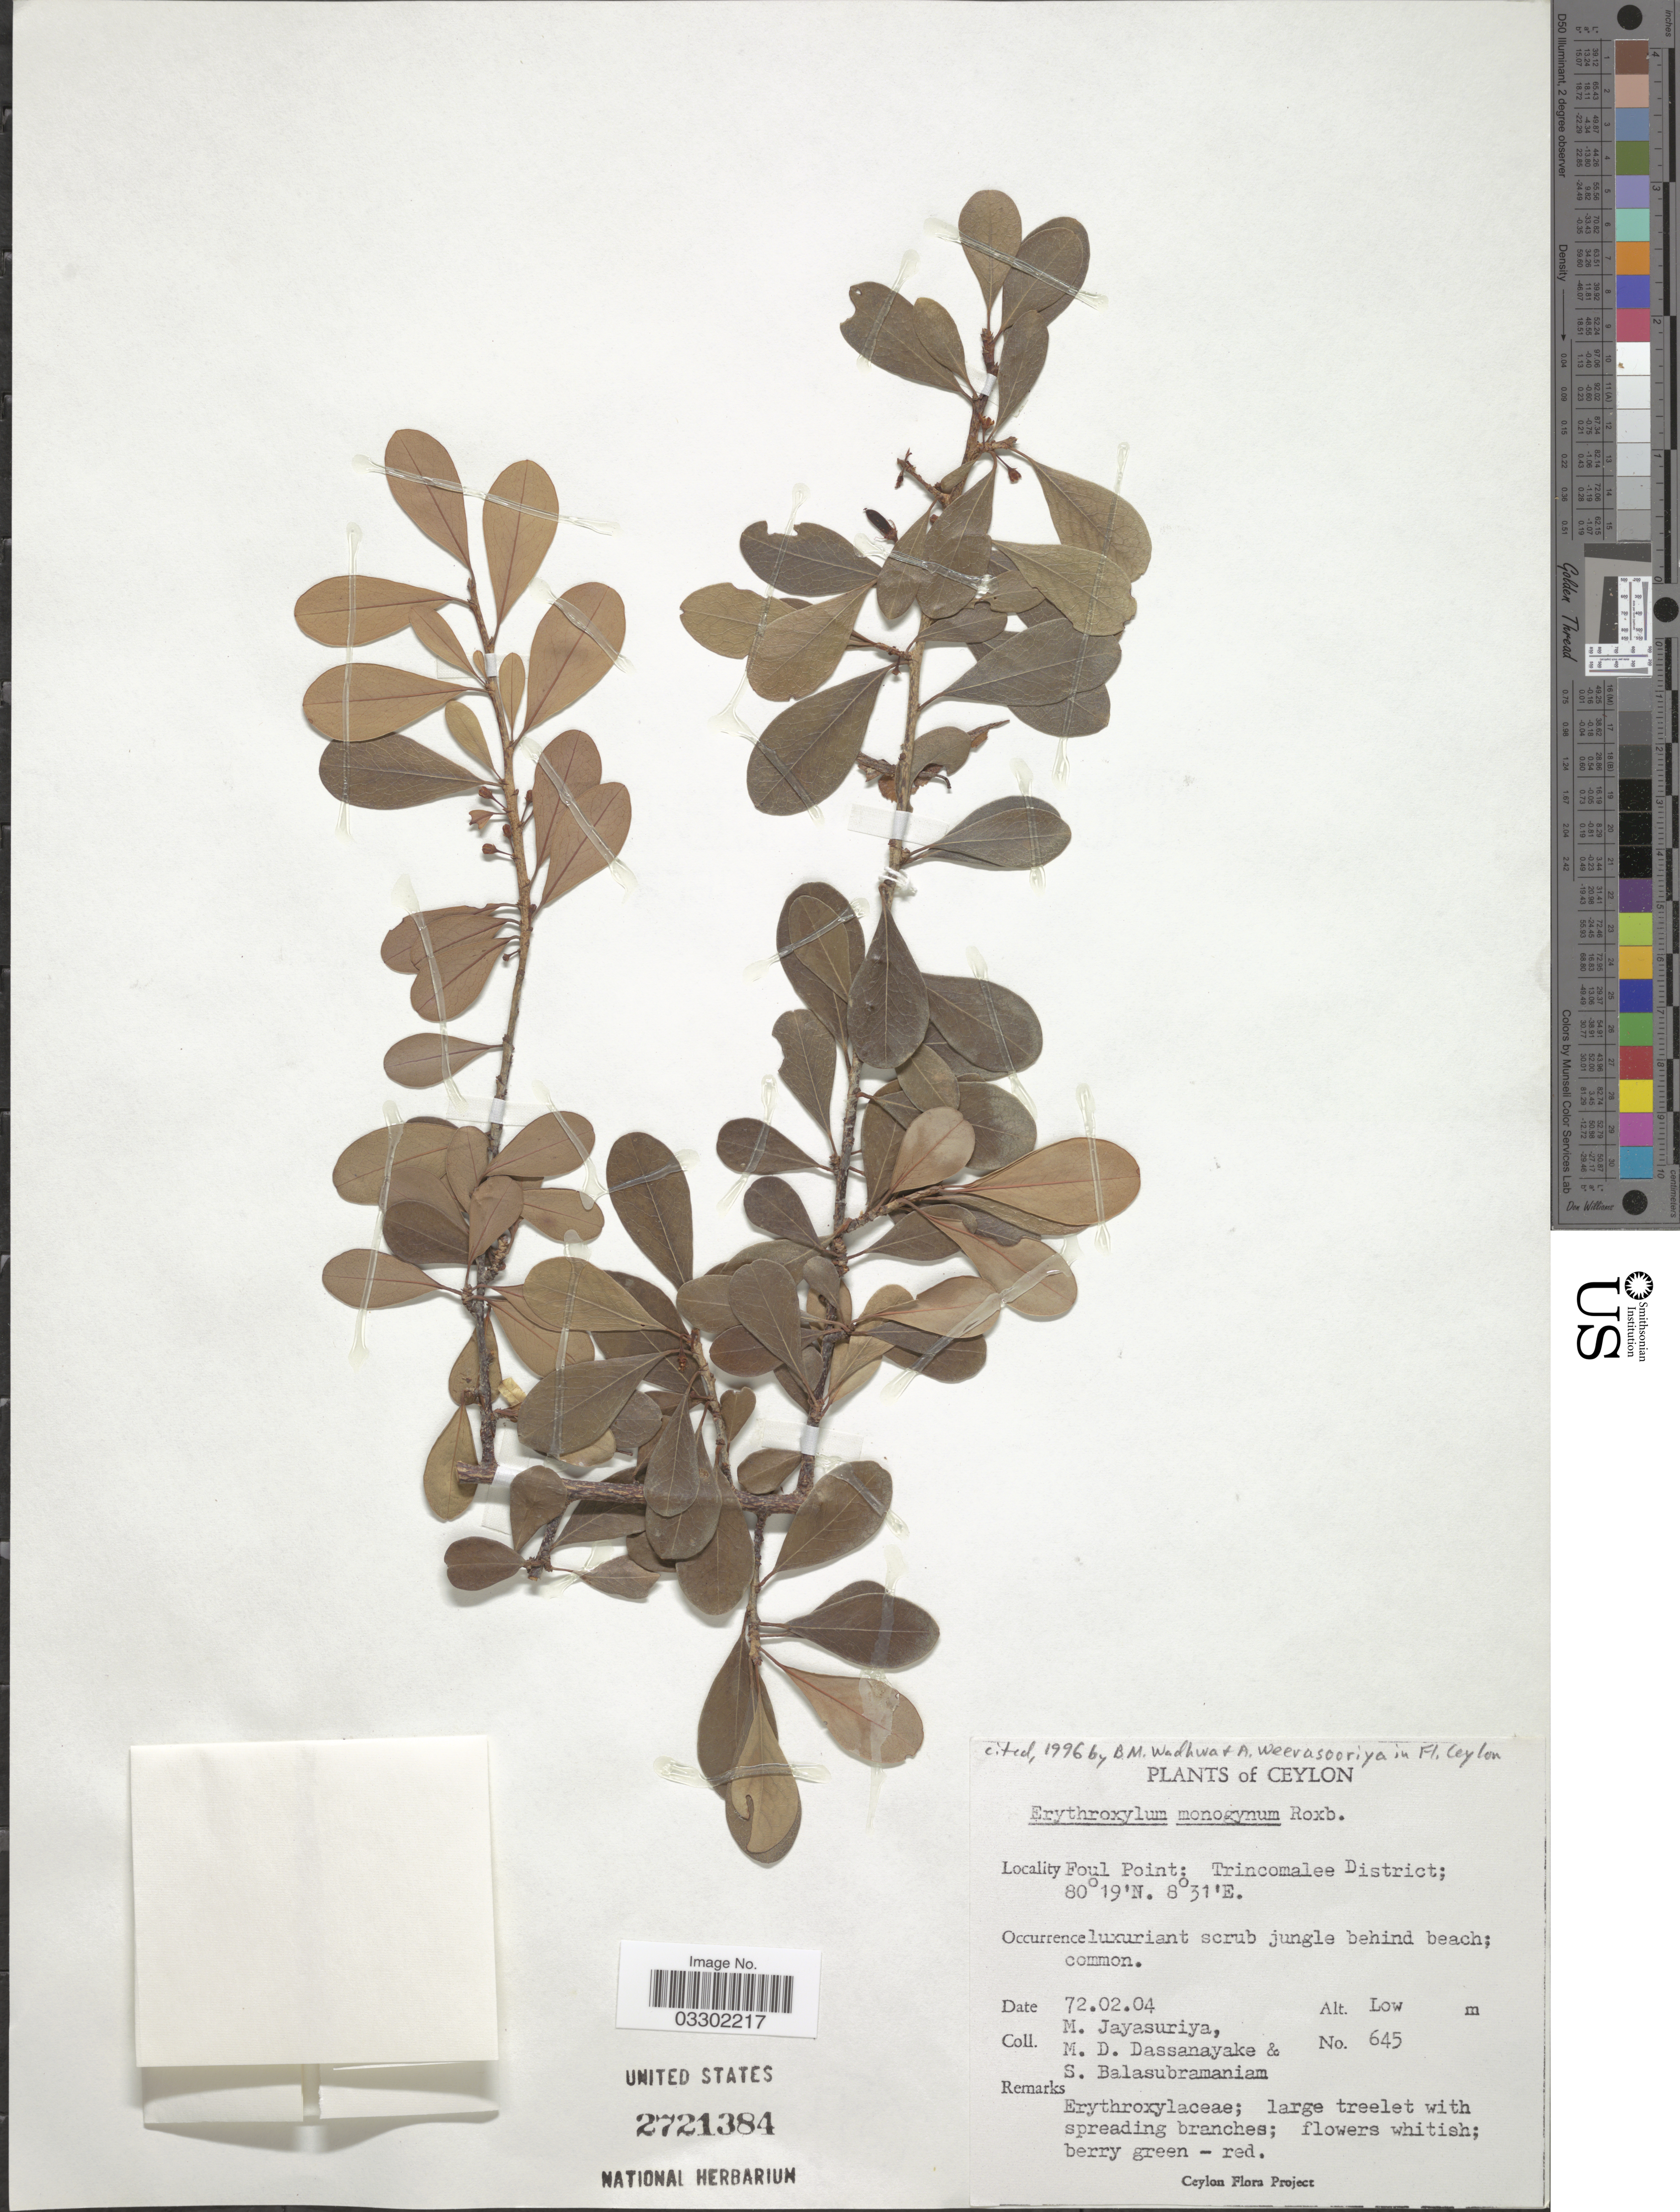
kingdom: Plantae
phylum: Tracheophyta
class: Magnoliopsida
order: Malpighiales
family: Erythroxylaceae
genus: Erythroxylum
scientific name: Erythroxylum monogynum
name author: Roxb.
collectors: M. Jayasuriya, M. D. Dassanayake & S. Balasubramaniam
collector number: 645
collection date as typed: Transcribed d/m/y: 4/2/72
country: Sri Lanka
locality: Ceylon, Foul Point: Trincomalee District.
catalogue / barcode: US 2721384